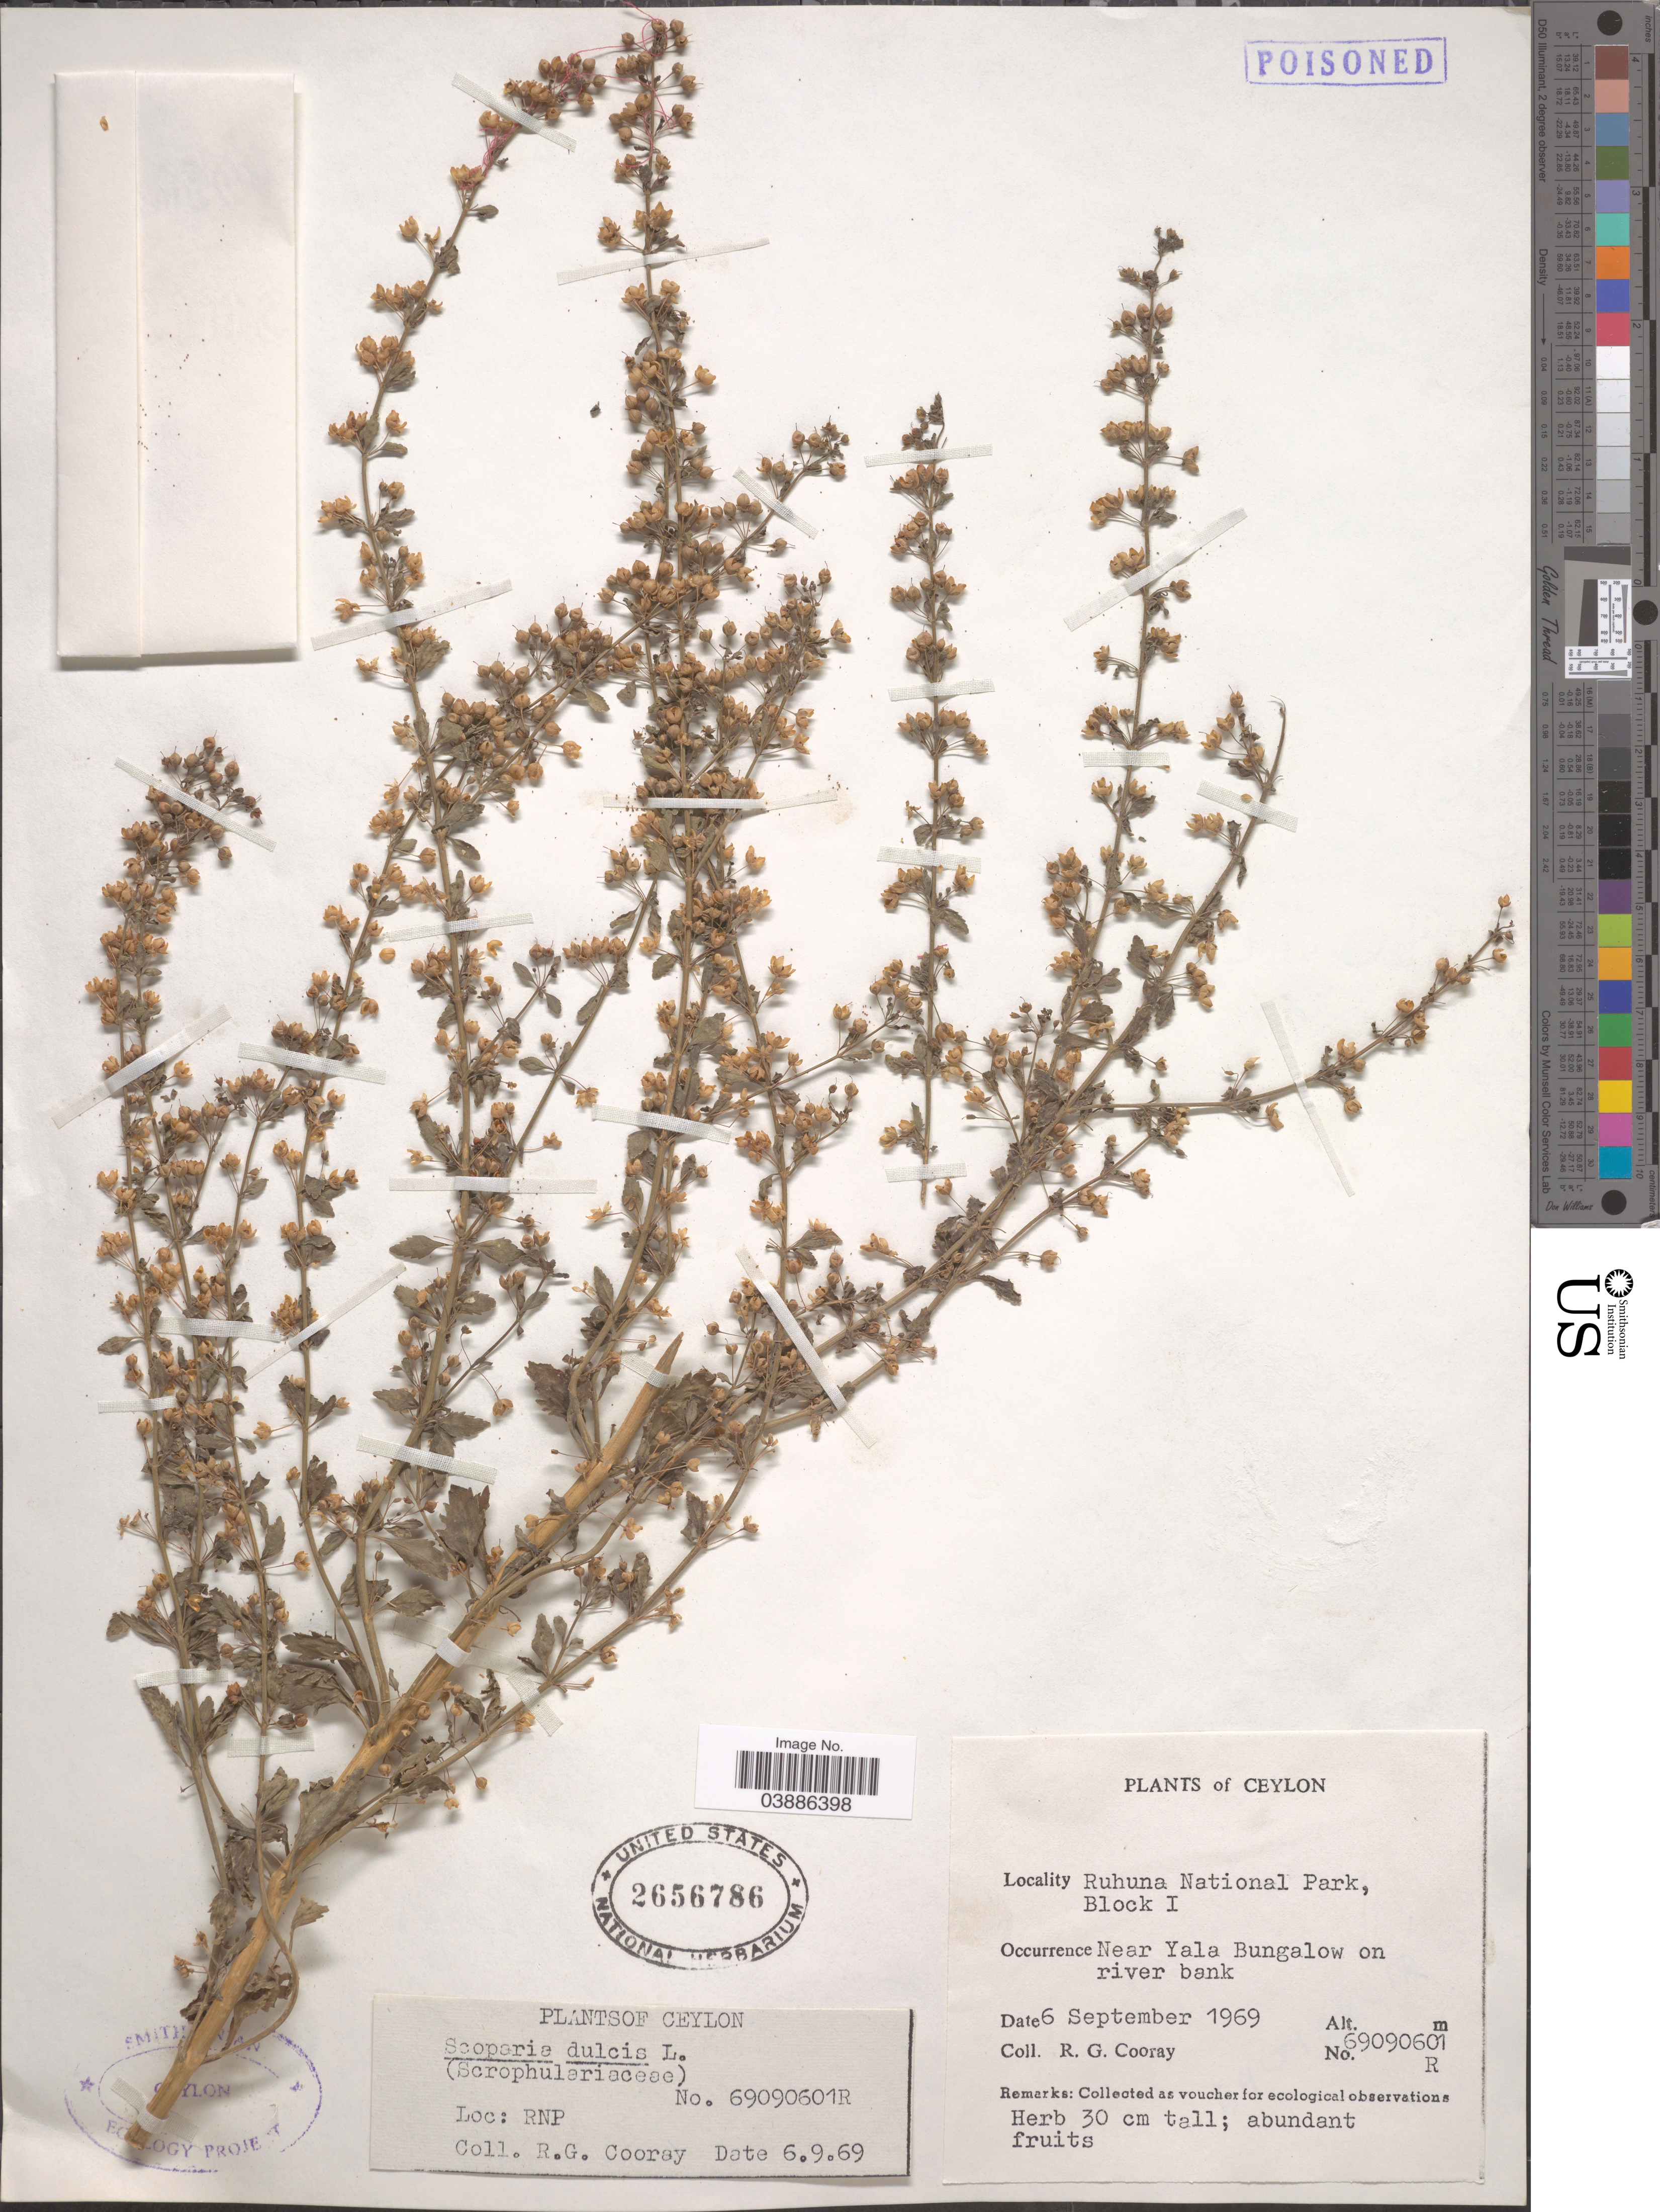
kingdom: Plantae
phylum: Tracheophyta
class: Magnoliopsida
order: Lamiales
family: Plantaginaceae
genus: Scoparia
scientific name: Scoparia dulcis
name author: L.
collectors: R. Cooray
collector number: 69090601R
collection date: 1969-09-06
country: Sri Lanka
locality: Ceylon. Ruhuna National Park, Block I. Near Yala Bungalow on river bank.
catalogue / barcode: US 2656786